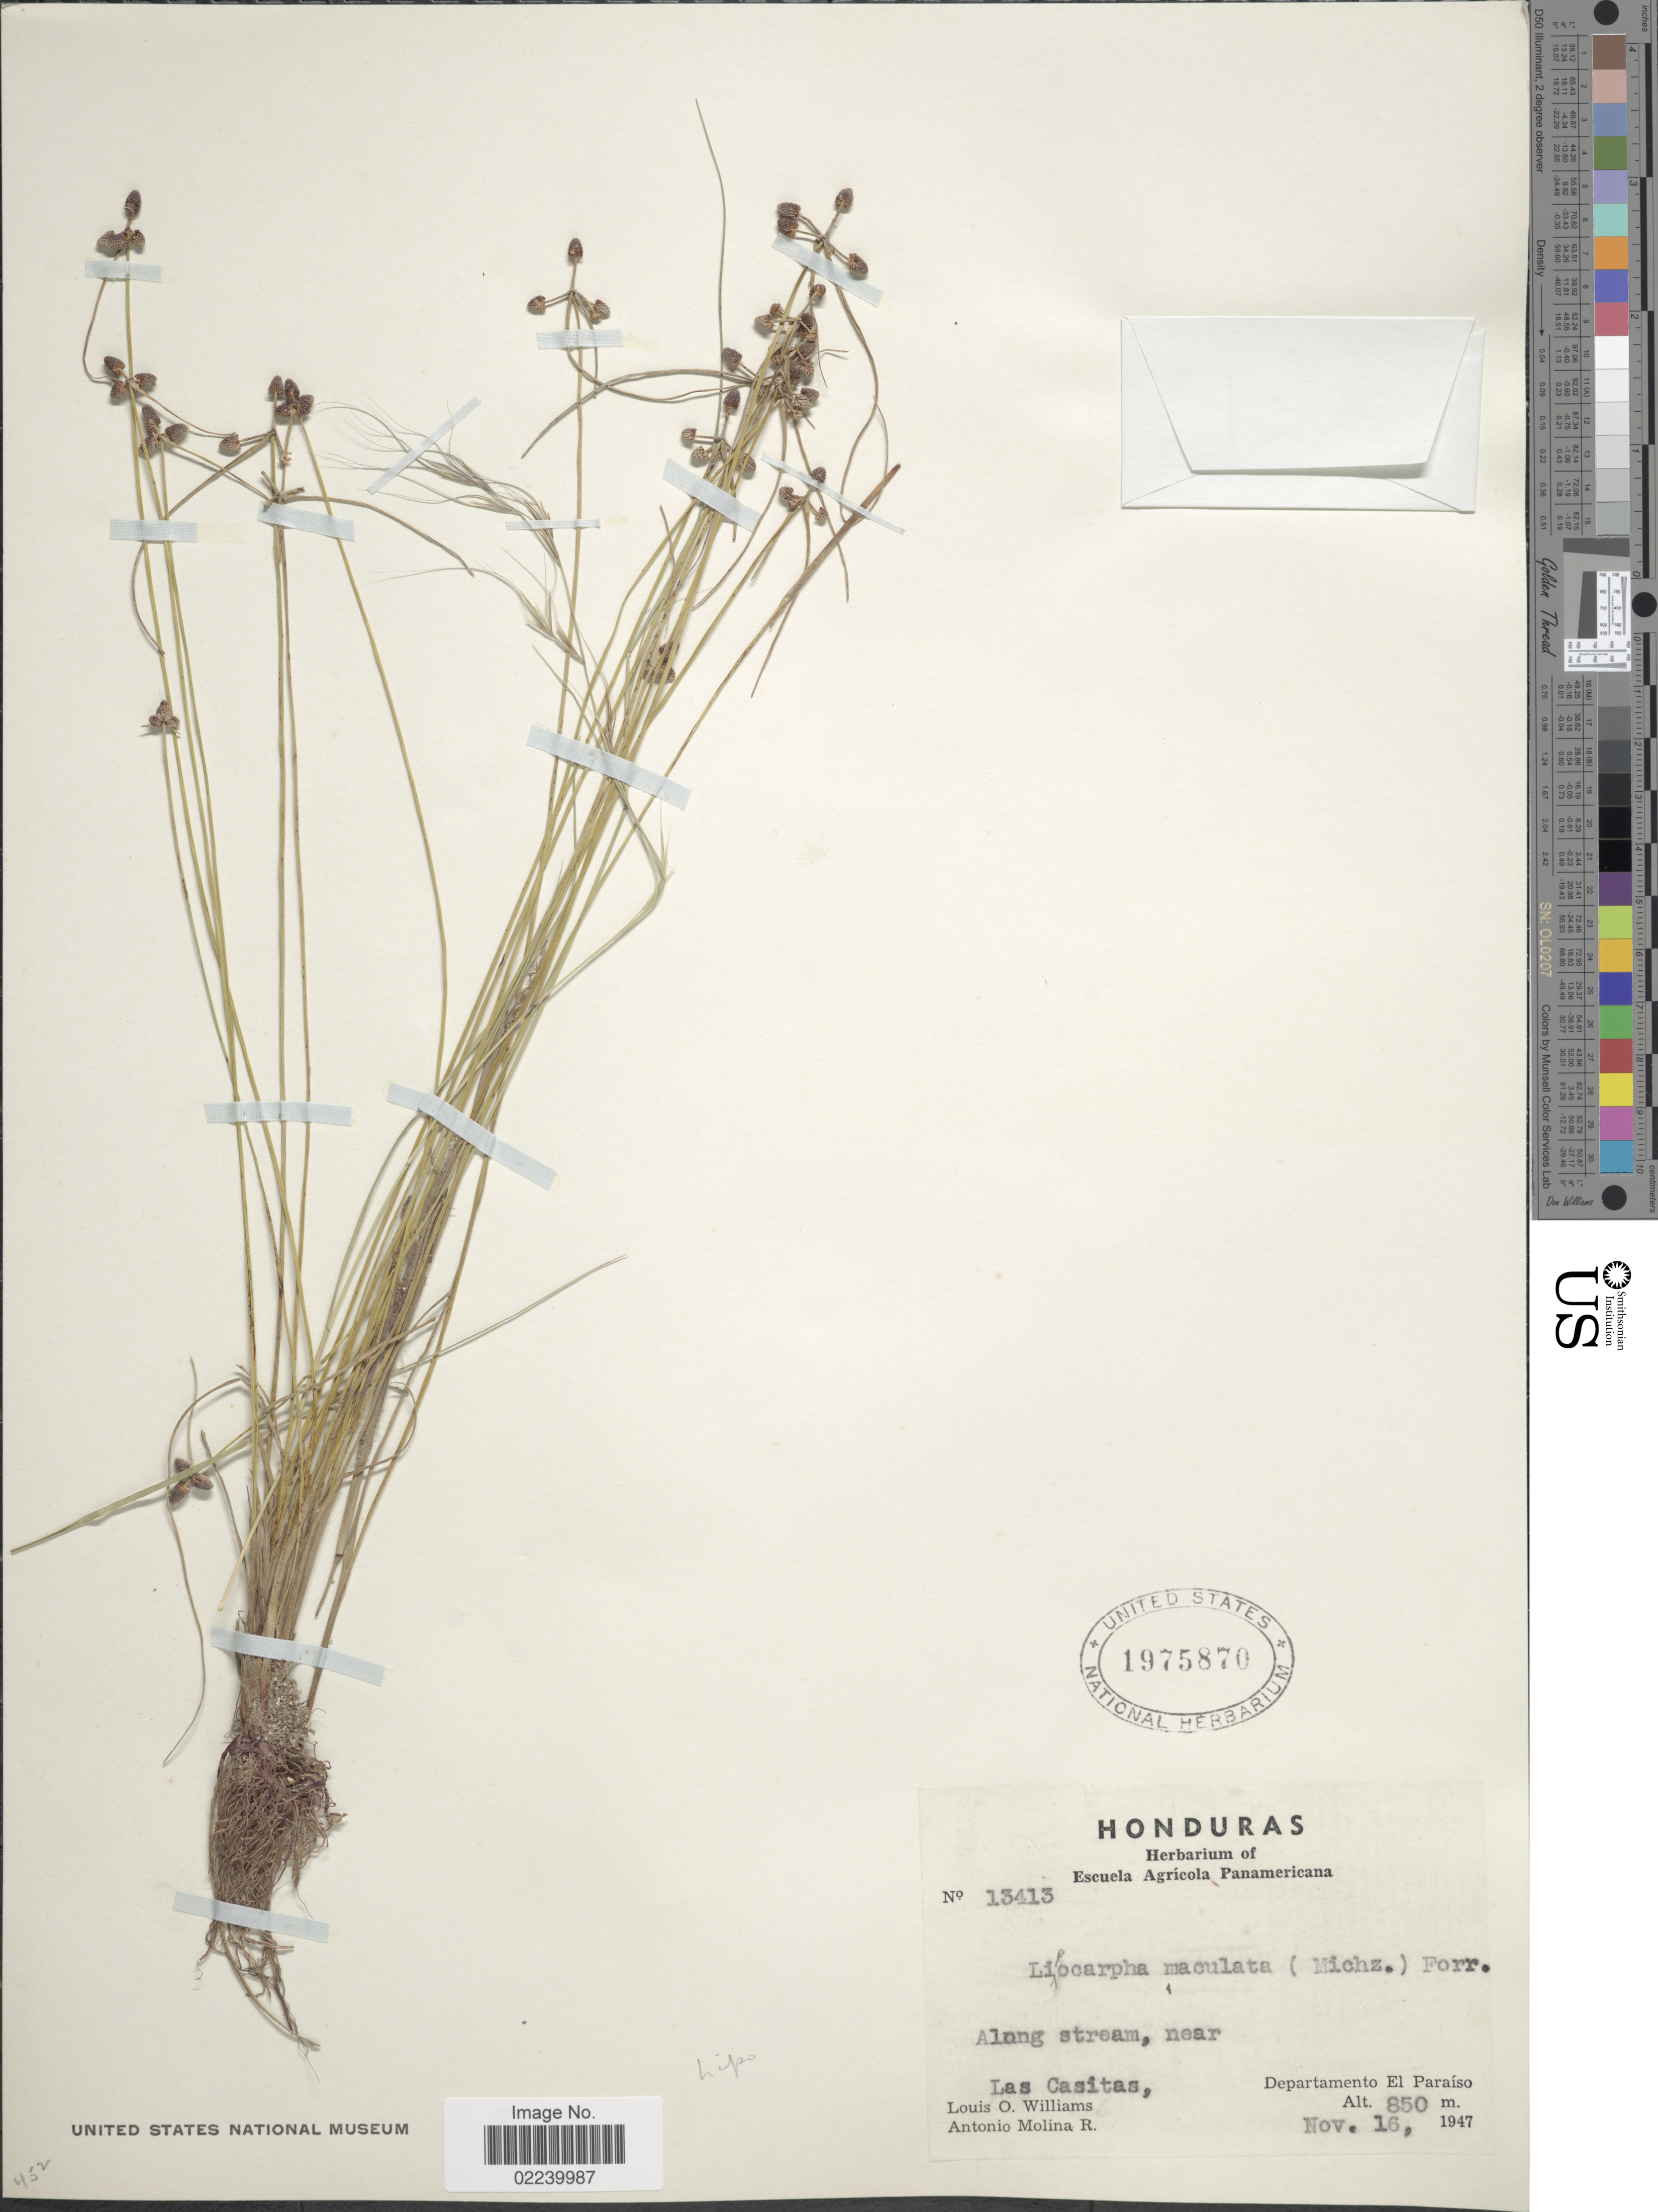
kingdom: Plantae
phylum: Tracheophyta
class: Liliopsida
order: Poales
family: Cyperaceae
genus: Cyperus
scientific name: Cyperus lipomexicanus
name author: Goetgh.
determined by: Strong, M. T., (US), Smithsonian Institution - National Museum of Natural History (UNITED STATES)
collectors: L. O. Williams & A. Molina R.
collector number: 13413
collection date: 1947-01-16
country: Honduras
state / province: El Paraíso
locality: Along stream, near Las Casitas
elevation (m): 850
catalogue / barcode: US 1975870